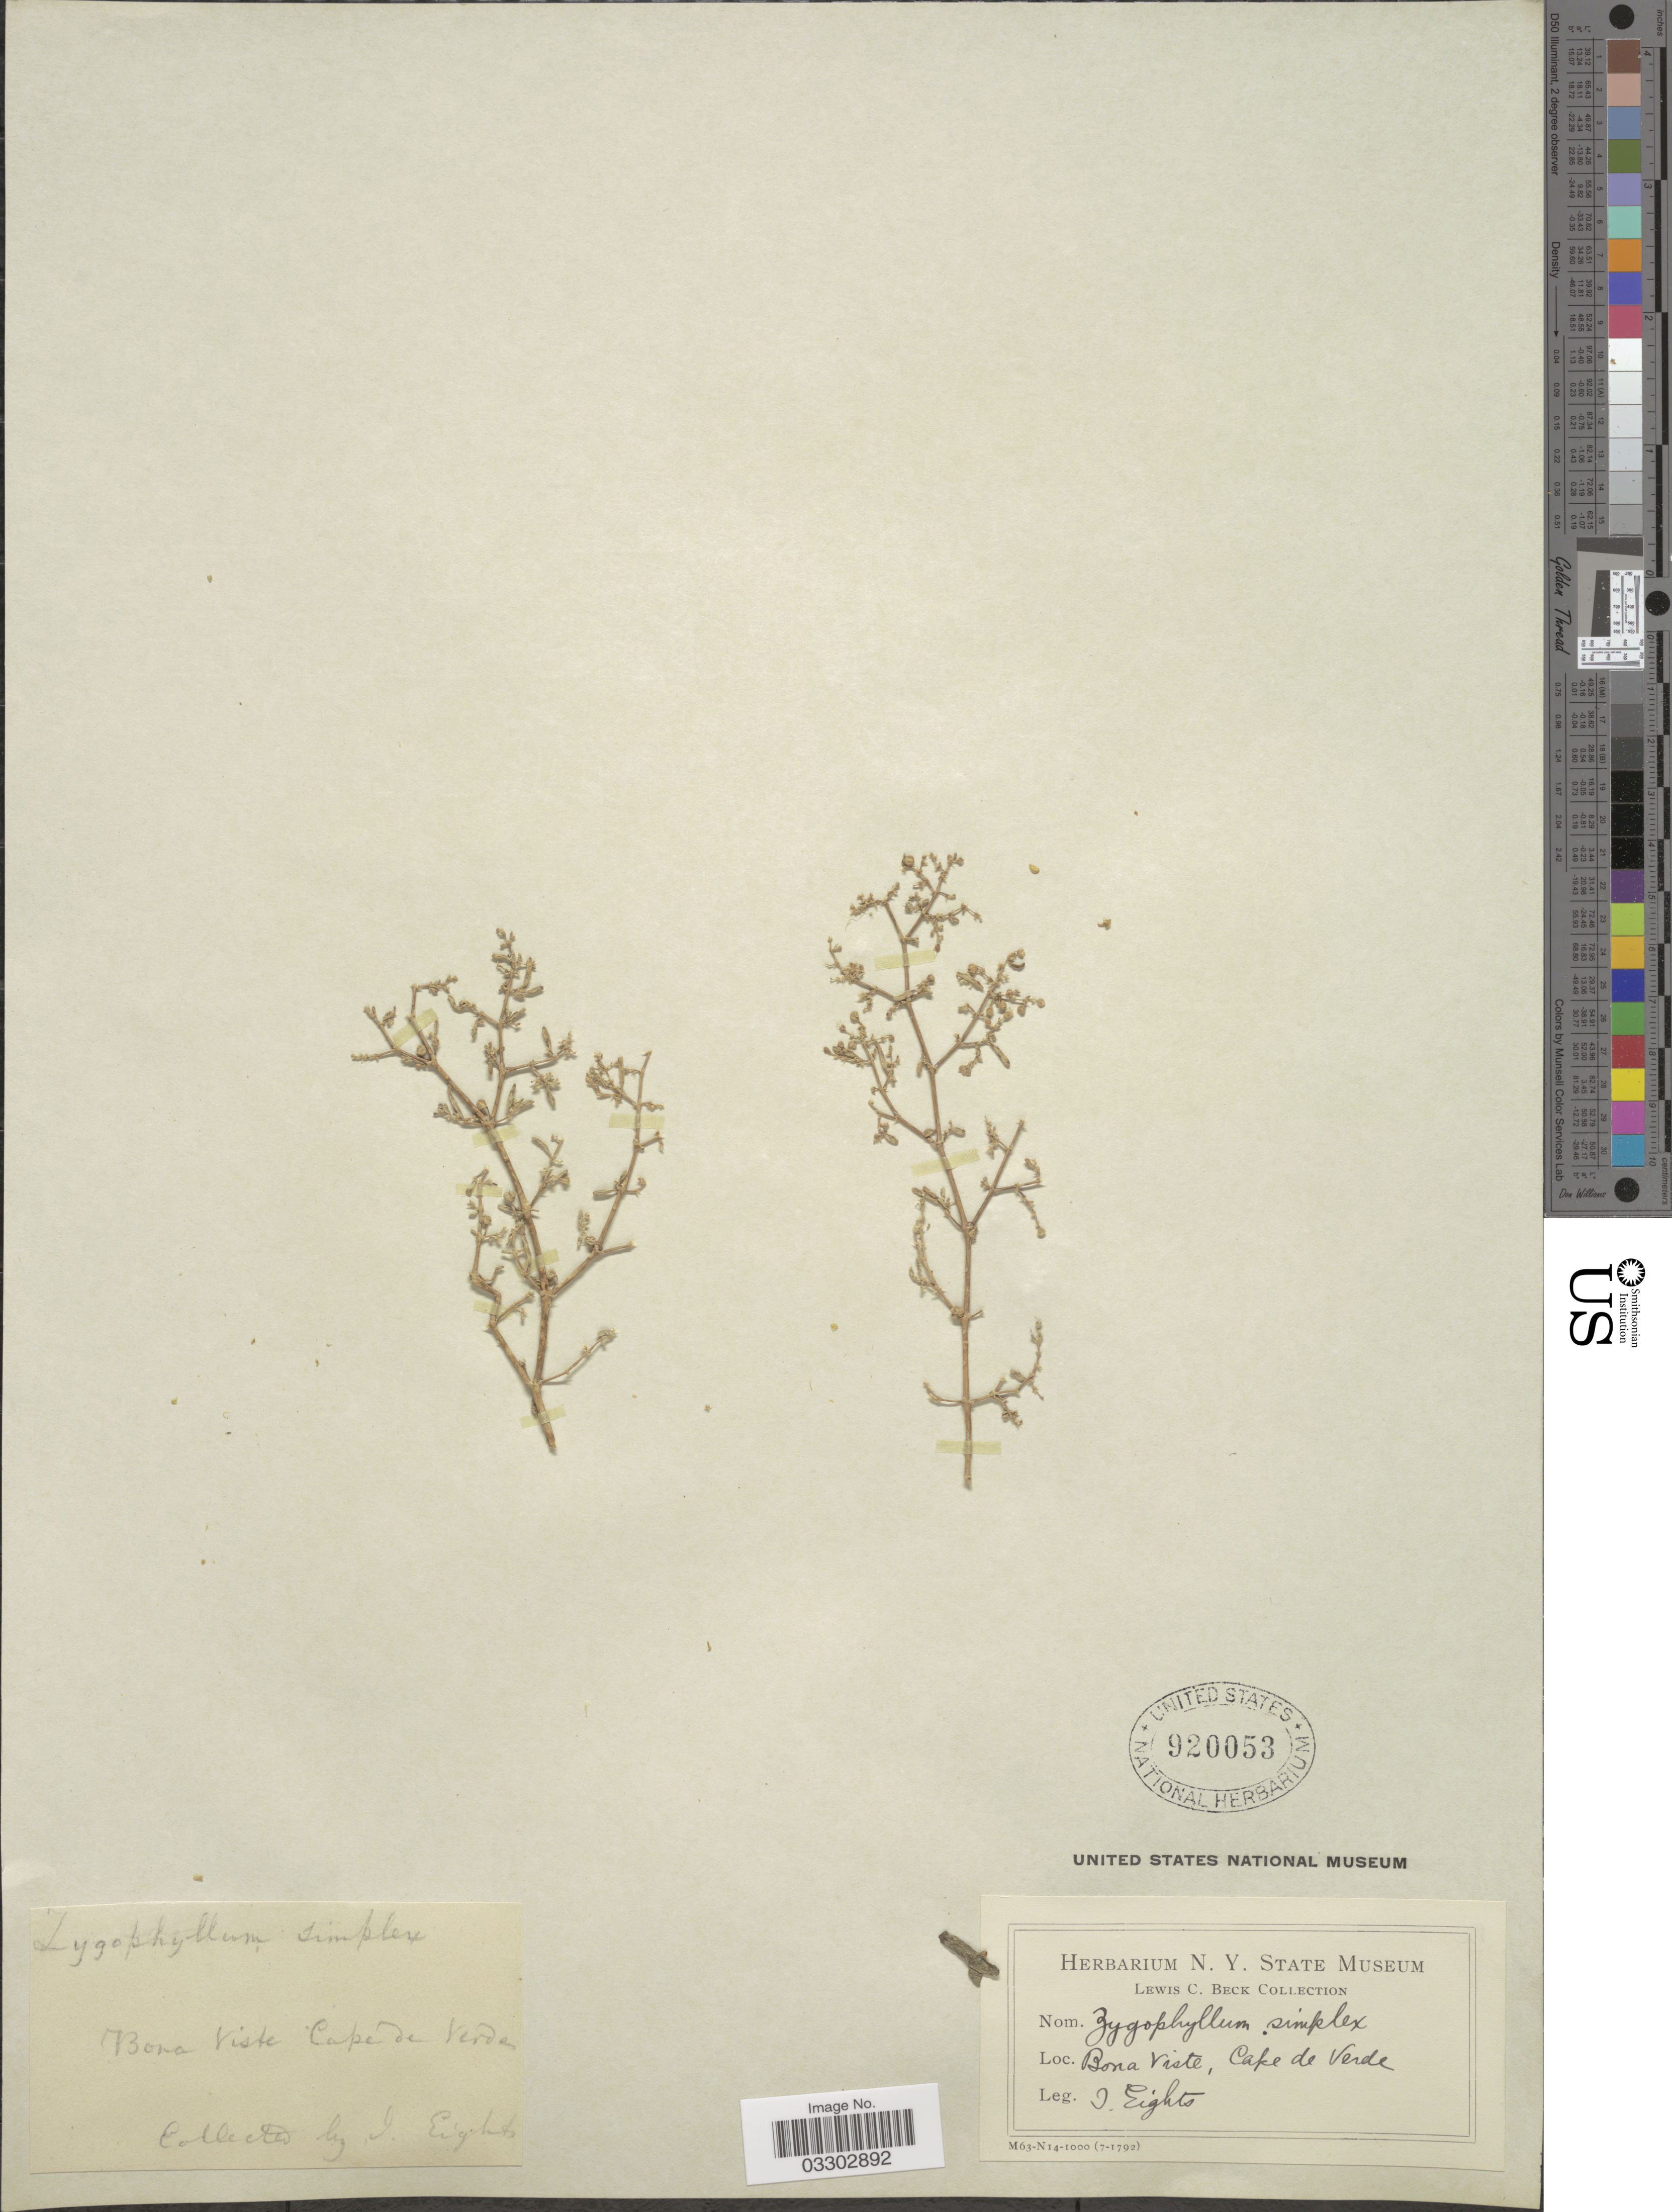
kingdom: Plantae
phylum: Tracheophyta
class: Magnoliopsida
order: Zygophyllales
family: Zygophyllaceae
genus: Zygophyllum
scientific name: Zygophyllum simplex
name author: L.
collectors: I. Eights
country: Cape Verde Islands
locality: Bona Viste, Cape de Verde.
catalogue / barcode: US 920053